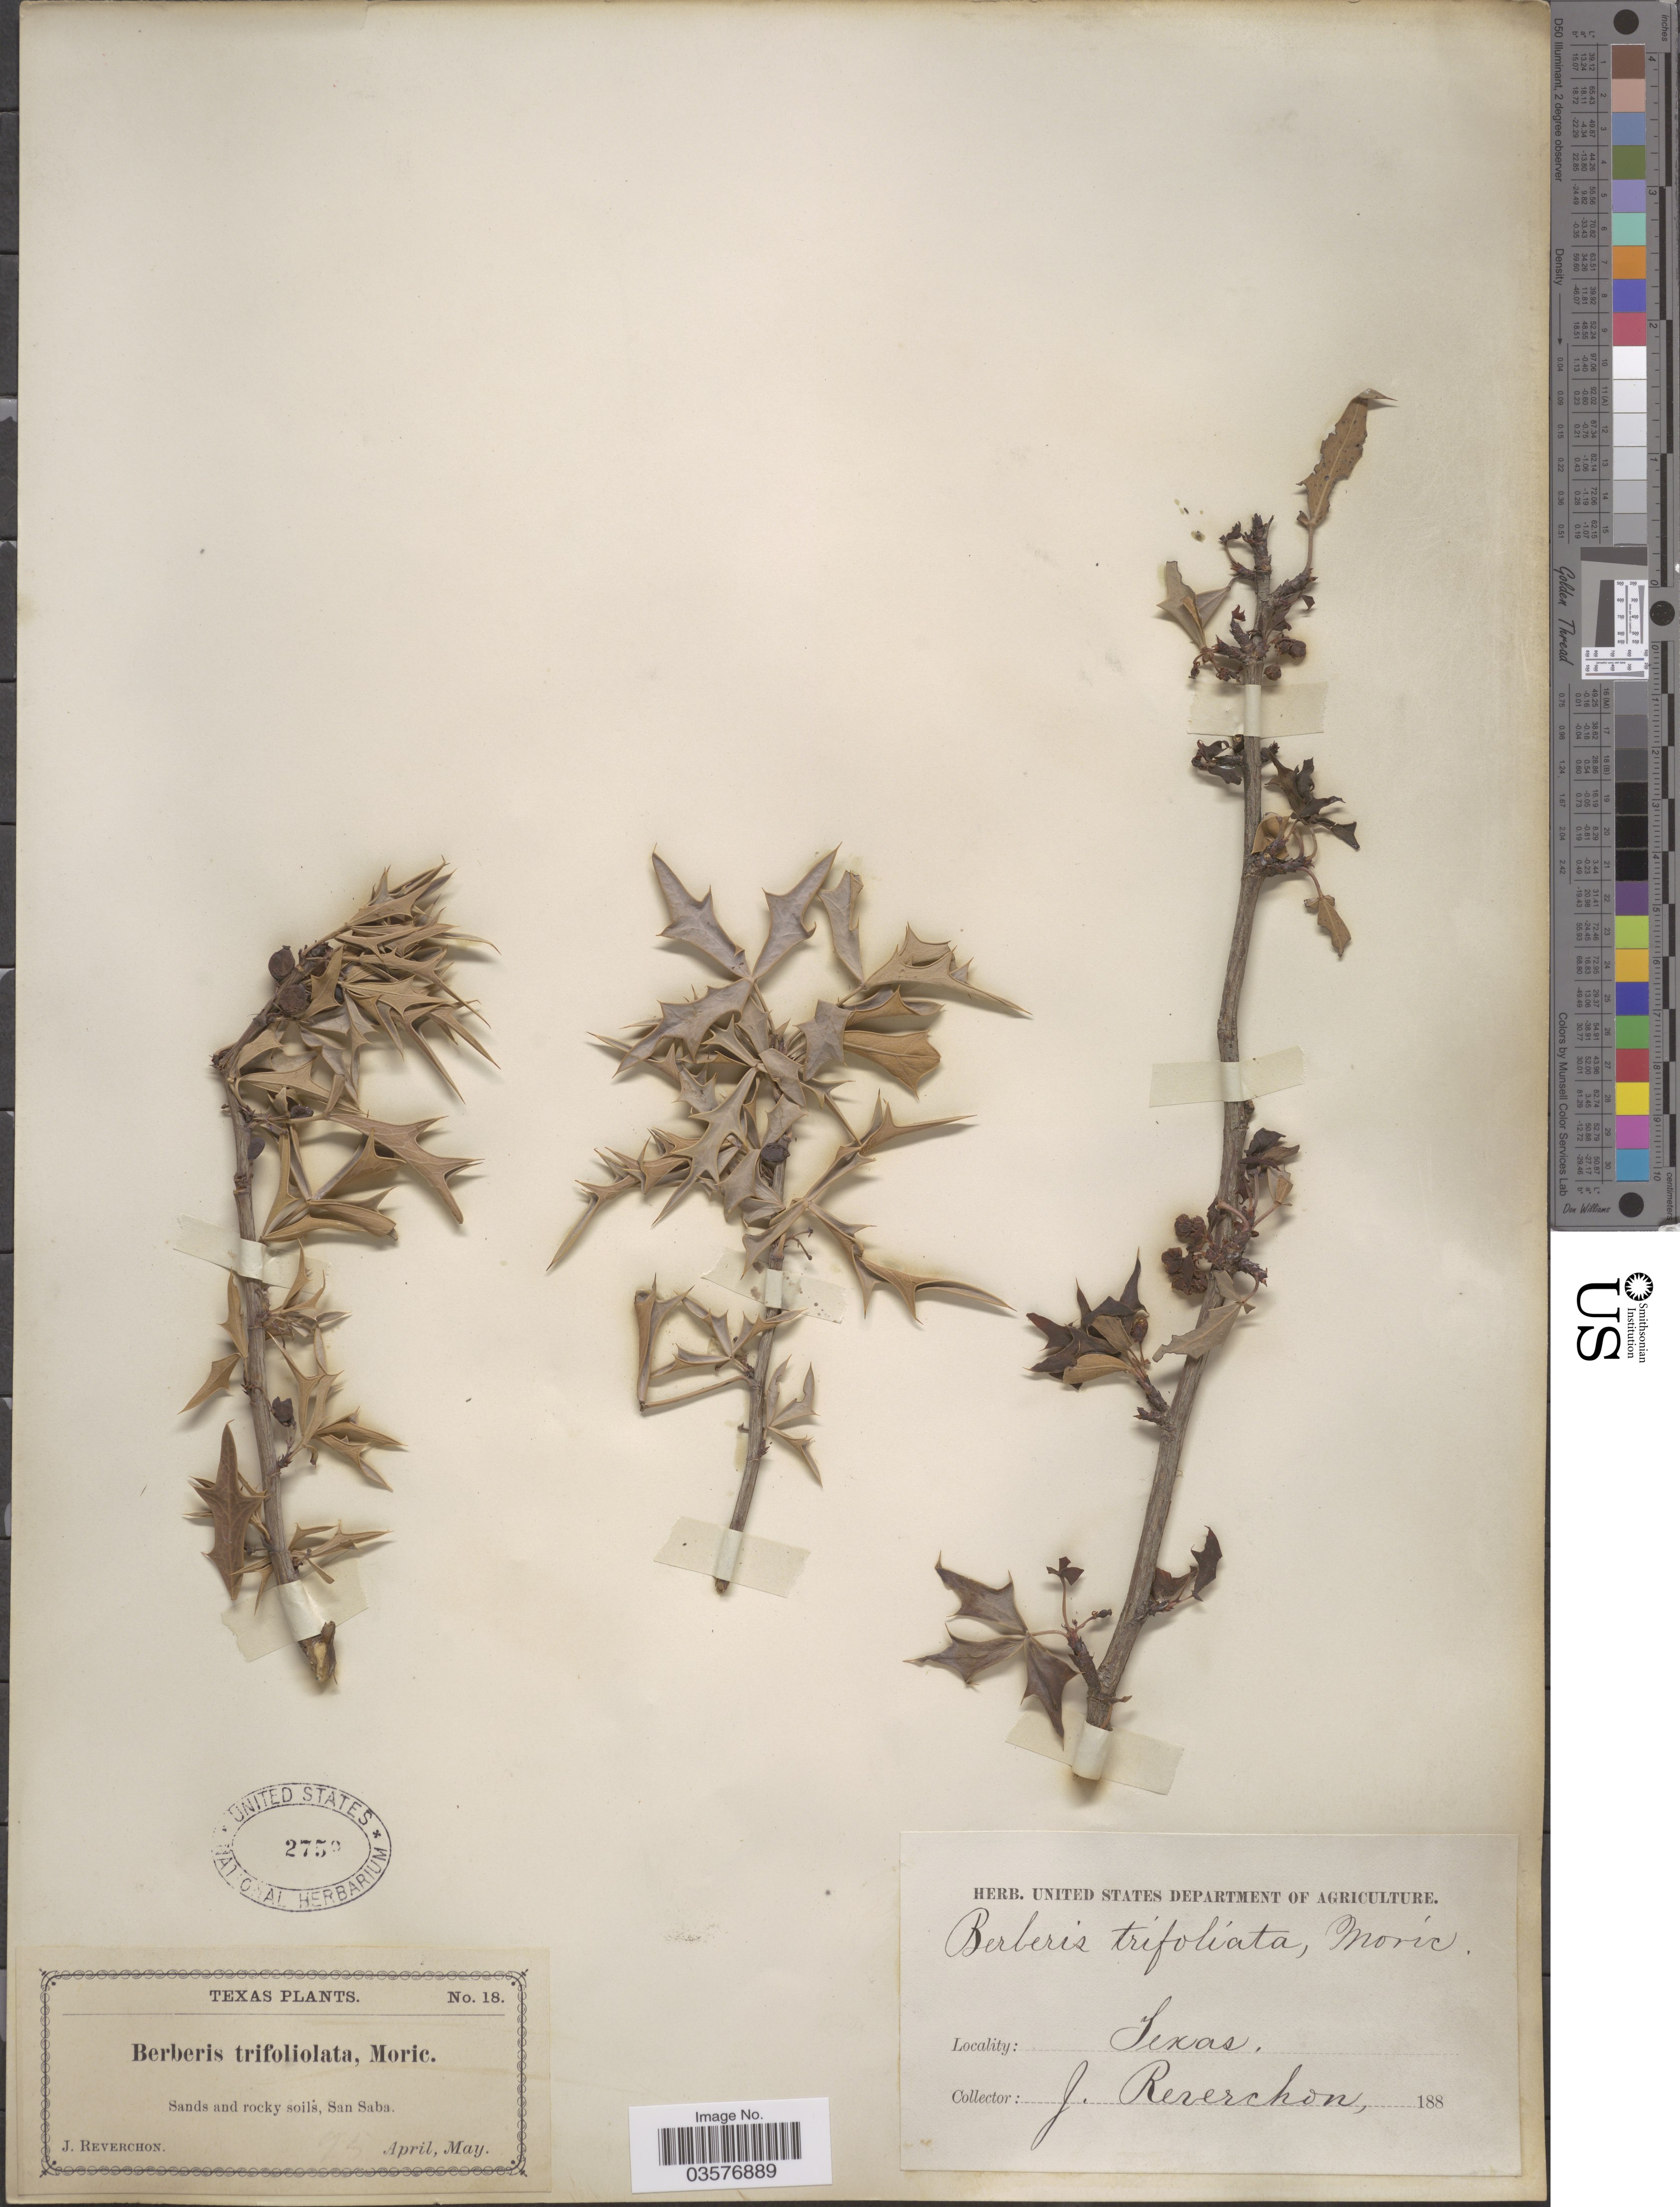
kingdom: Plantae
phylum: Tracheophyta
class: Magnoliopsida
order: Ranunculales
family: Berberidaceae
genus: Mahonia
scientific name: Mahonia trifoliolata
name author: (Monic.) Fedde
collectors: J. Reverchon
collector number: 18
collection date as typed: April, May 188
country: United States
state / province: Texas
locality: San Saba.